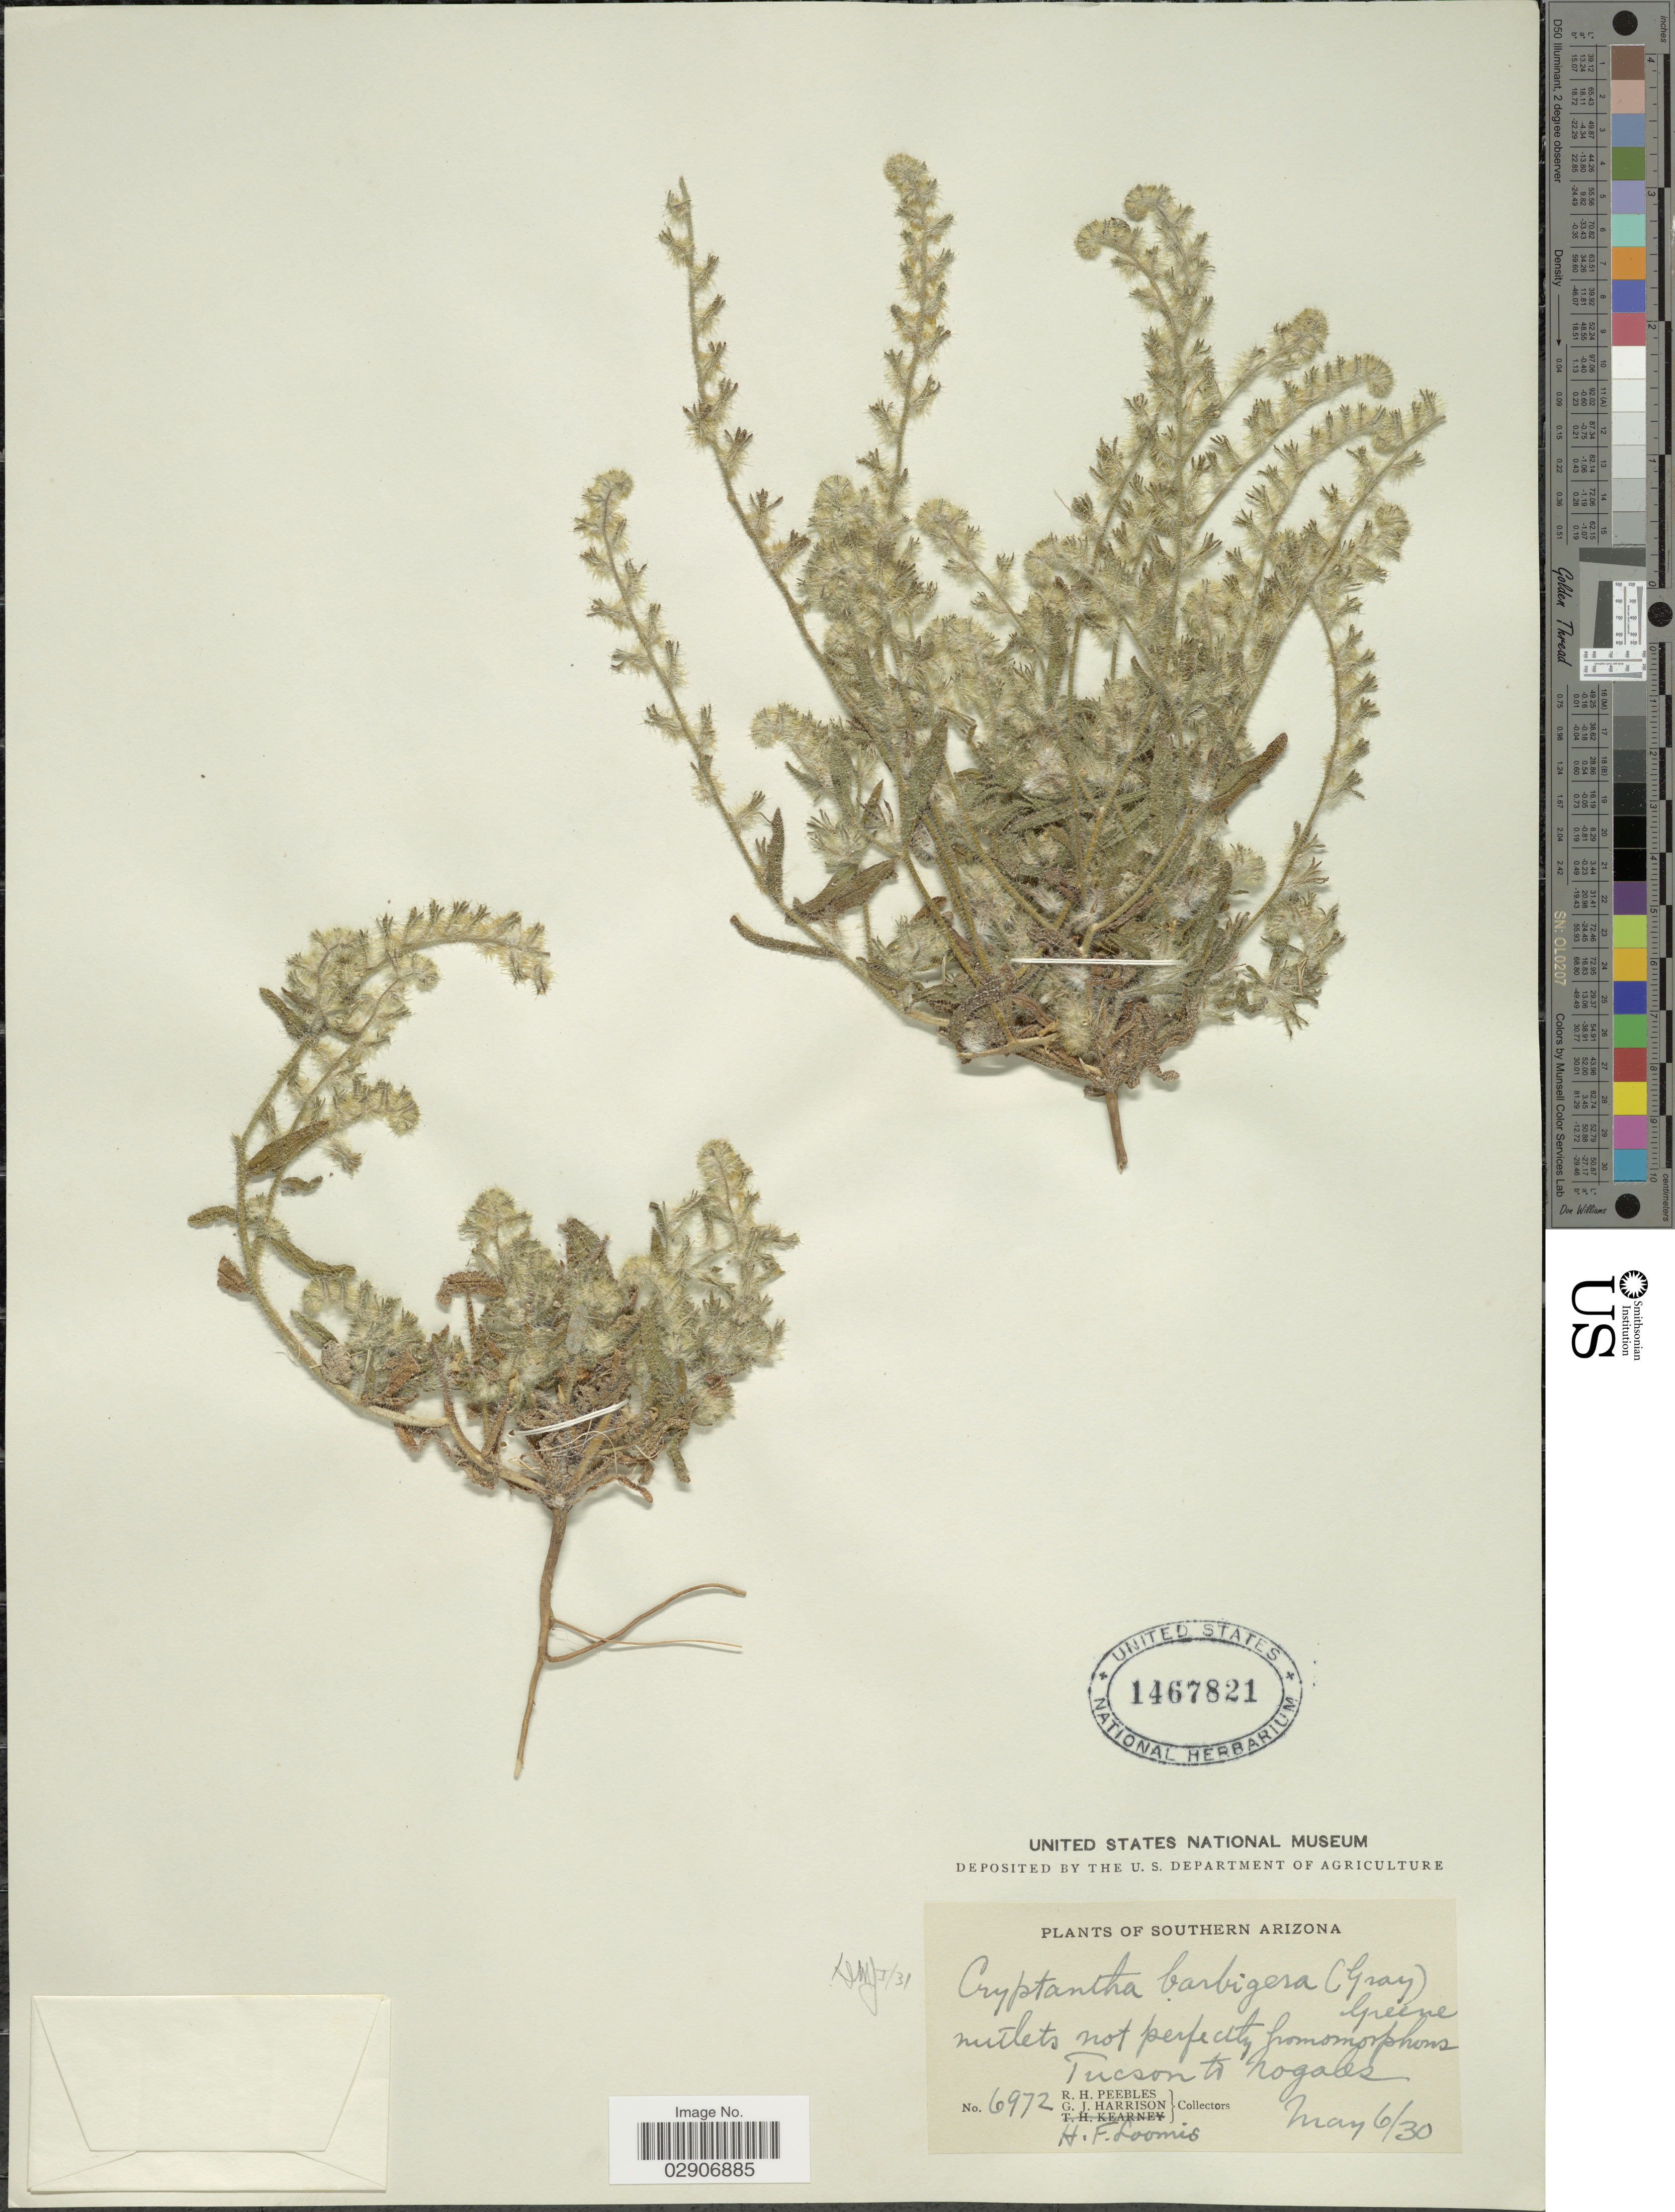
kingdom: Plantae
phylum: Tracheophyta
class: Magnoliopsida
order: Boraginales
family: Boraginaceae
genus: Cryptantha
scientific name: Cryptantha barbigera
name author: (A. Gray) Greene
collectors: R. H. Peebles, G. J. Harrison & H. F. Loomis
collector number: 6972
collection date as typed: Transcribed d/m/y: 6/5/30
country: United States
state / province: Arizona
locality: Southern Arizona. Tucson to Nogales.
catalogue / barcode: US 1467821